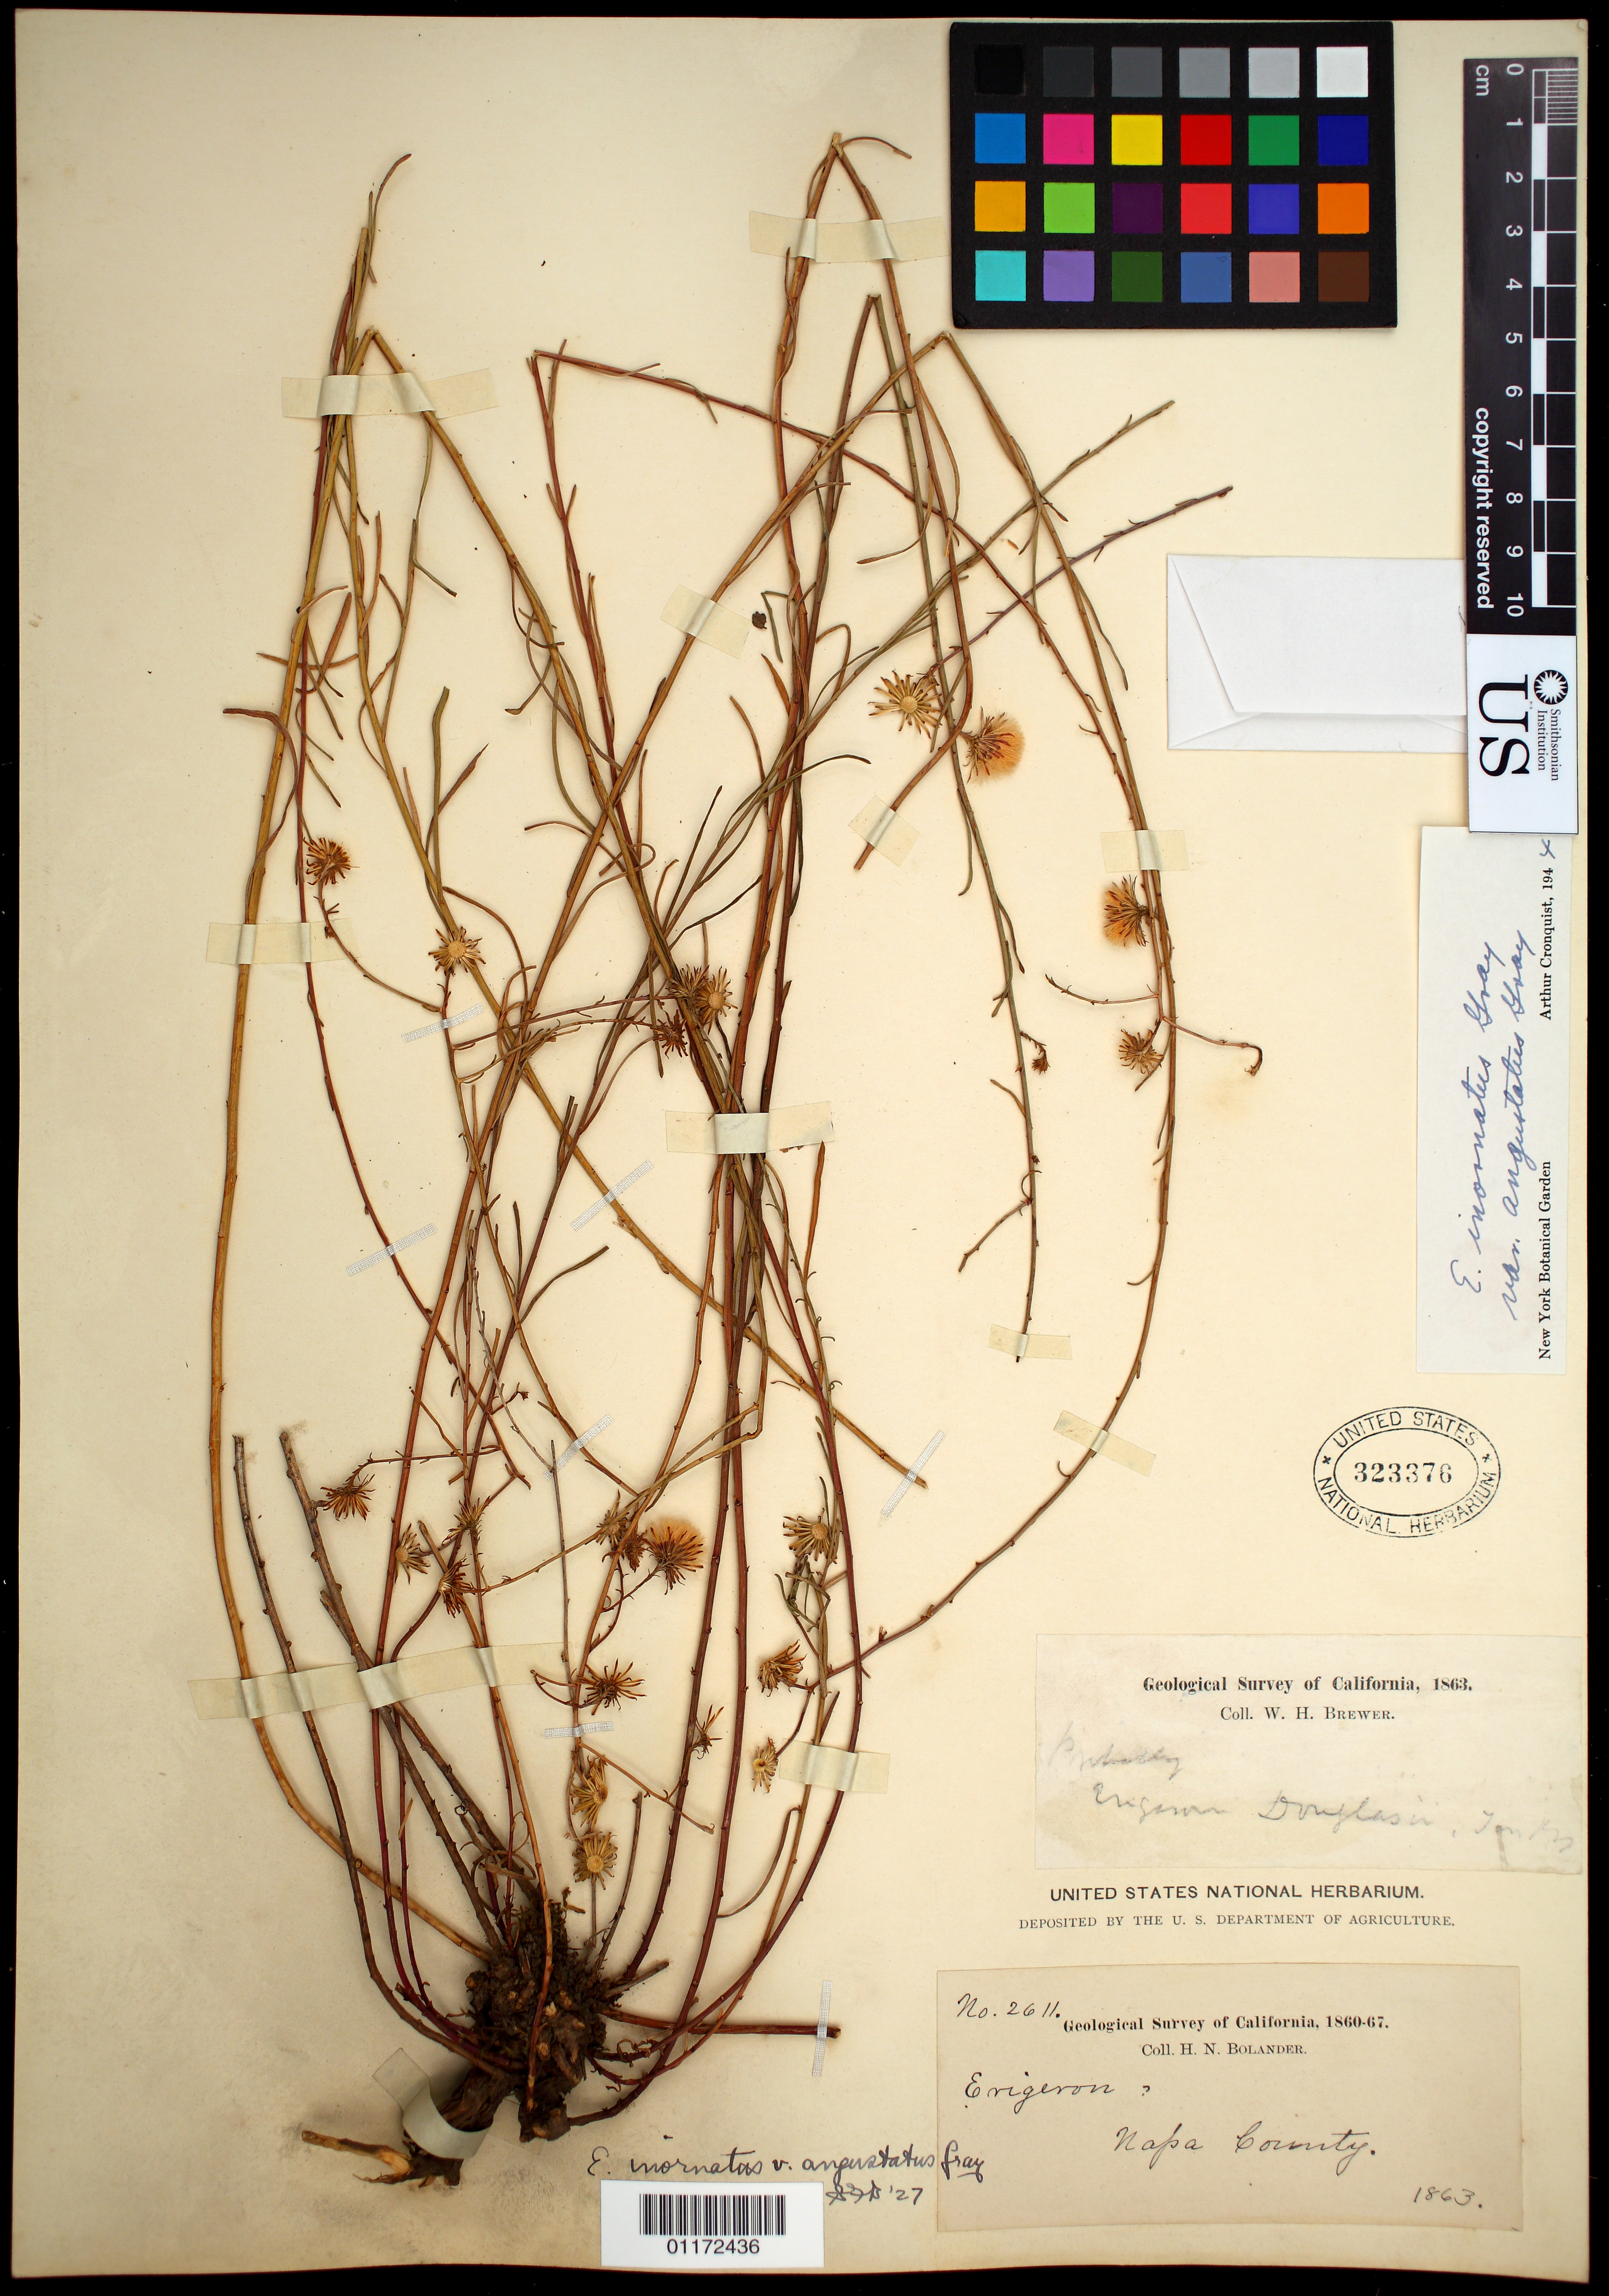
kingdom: Plantae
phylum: Tracheophyta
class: Magnoliopsida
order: Asterales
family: Asteraceae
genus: Erigeron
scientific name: Erigeron inornatus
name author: (A. Gray) A. Gray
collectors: H. Bolander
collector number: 2611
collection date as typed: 1863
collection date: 1863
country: United States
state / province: California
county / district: Napa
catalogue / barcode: US 323376